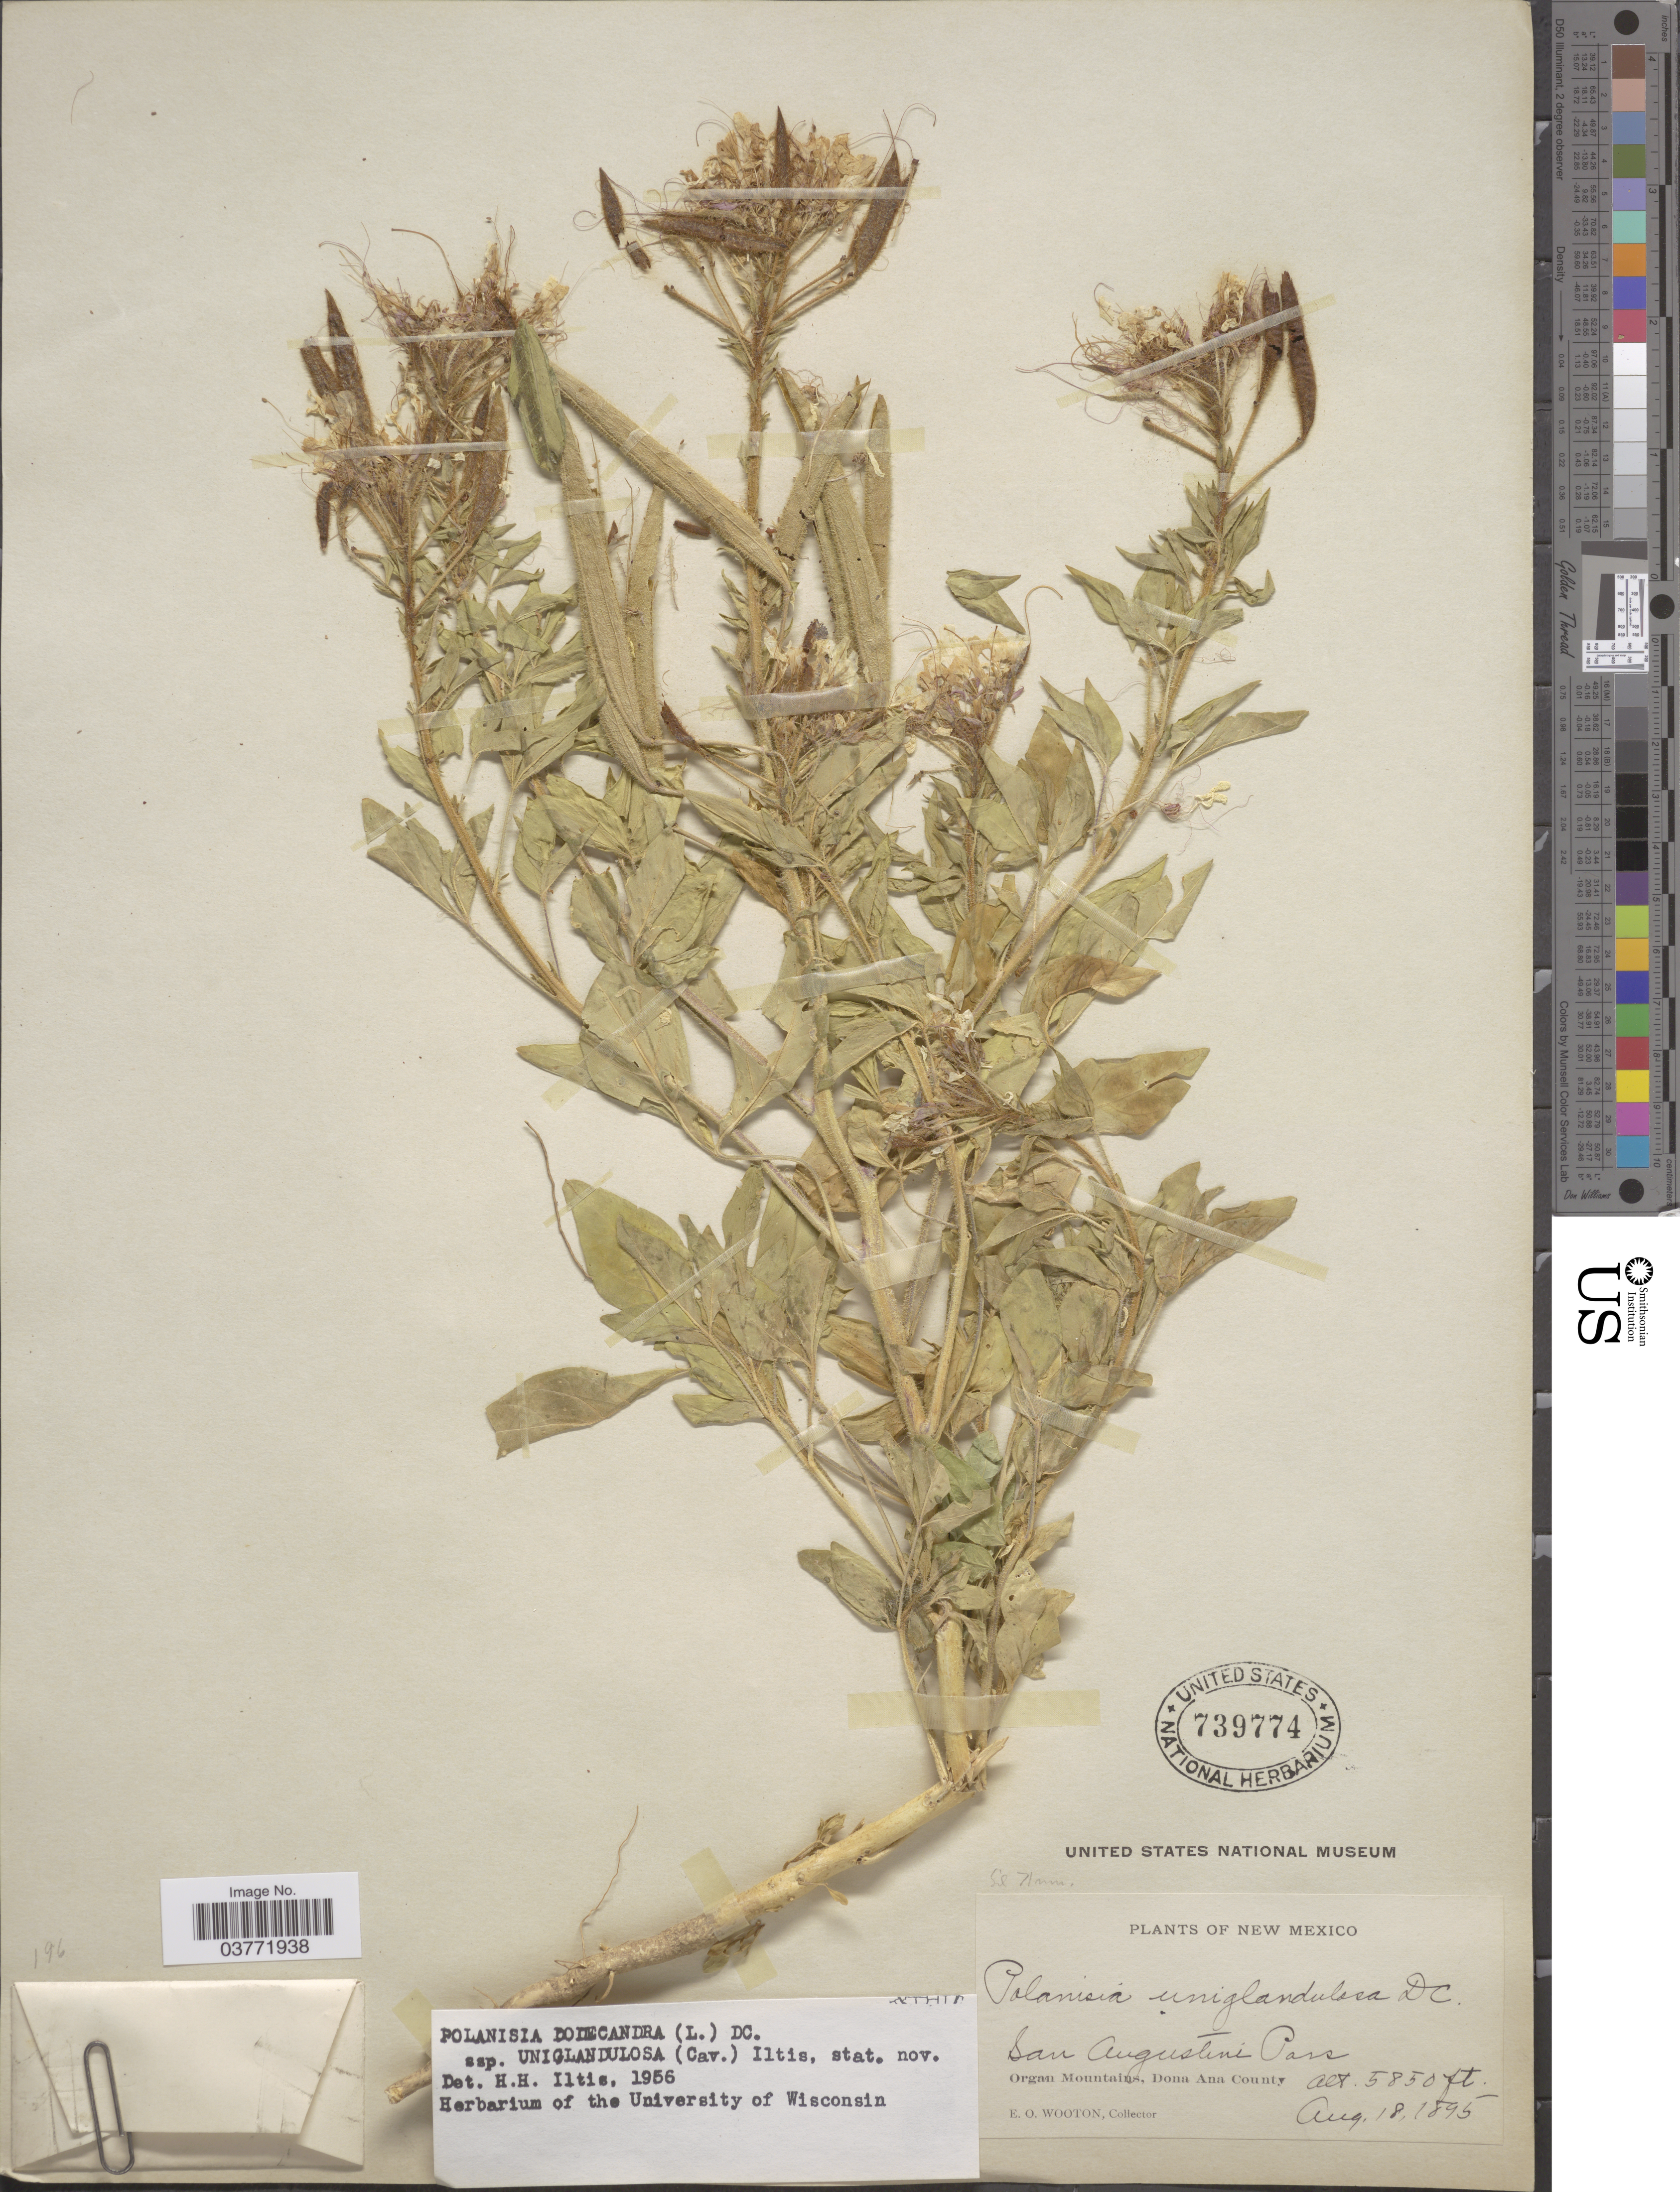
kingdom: Plantae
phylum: Tracheophyta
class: Magnoliopsida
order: Brassicales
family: Cleomaceae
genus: Polanisia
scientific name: Polanisia uniglandulosa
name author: (Cav.) DC.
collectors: E. O. Wooton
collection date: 1895-08-18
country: United States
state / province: New Mexico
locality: San Augustine Pass. Organ Mountains, Dona Ana County.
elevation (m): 1783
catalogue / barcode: US 739774